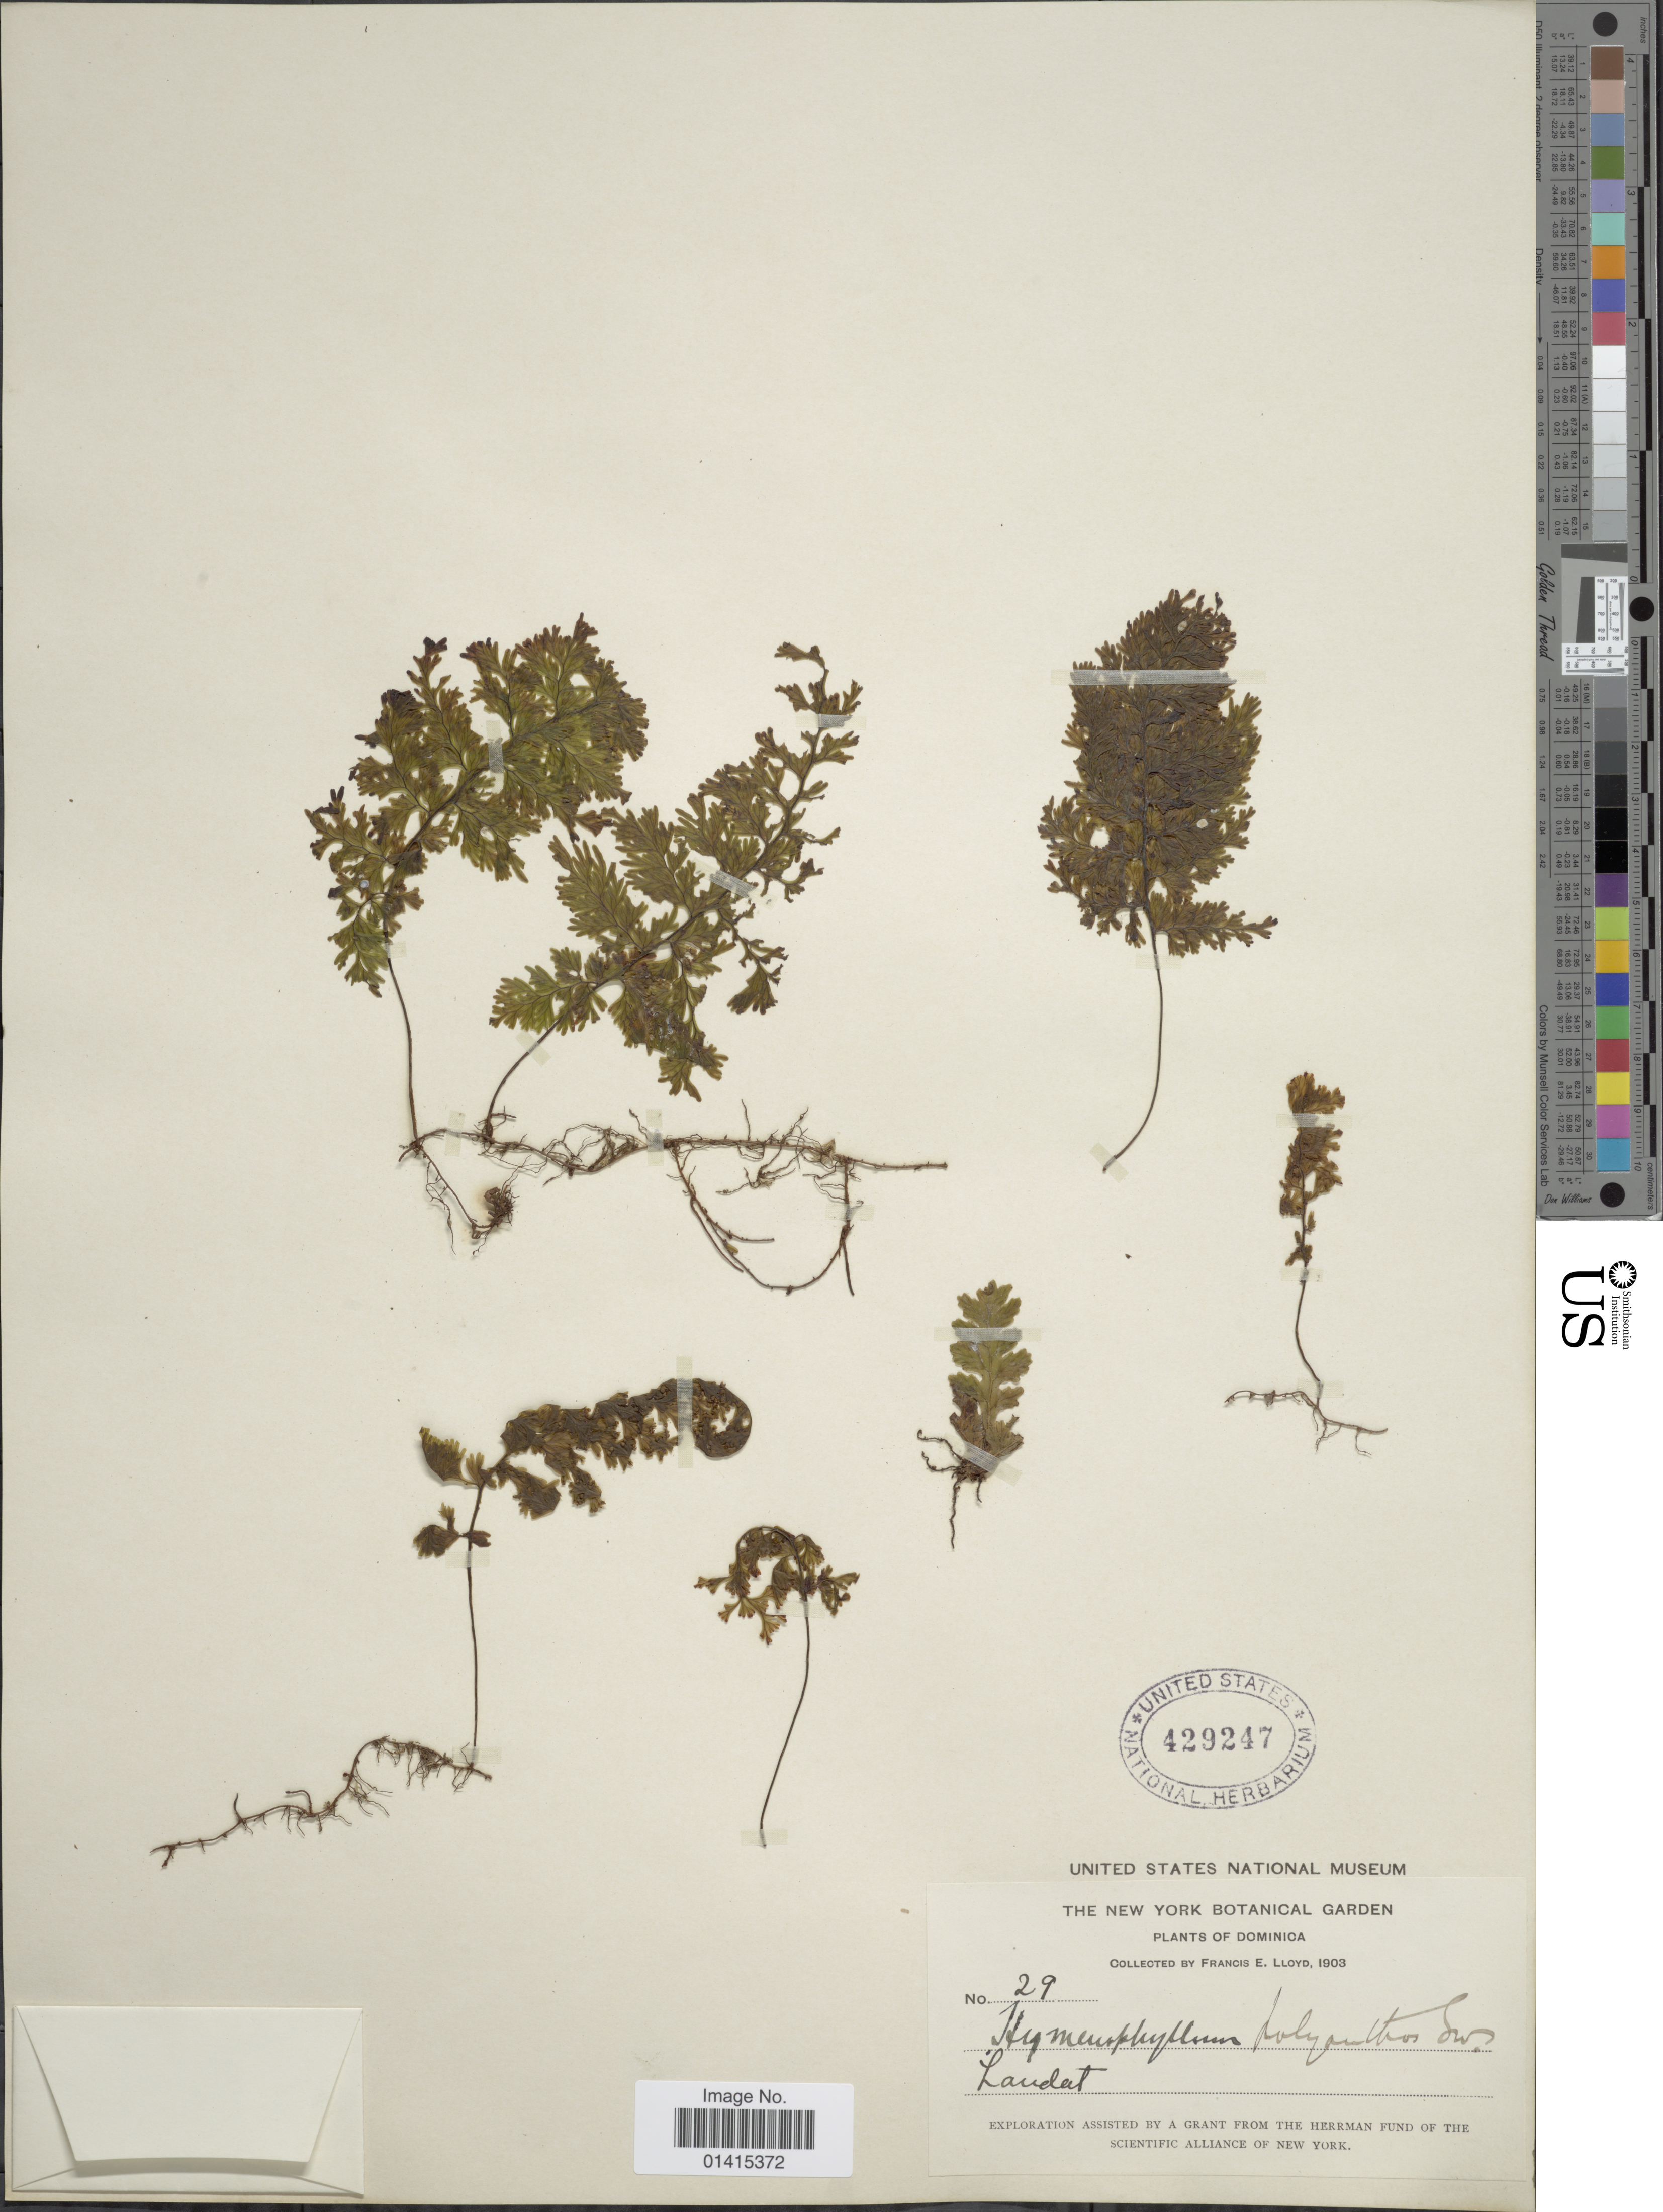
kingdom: Plantae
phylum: Tracheophyta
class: Polypodiopsida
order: Hymenophyllales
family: Hymenophyllaceae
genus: Hymenophyllum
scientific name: Hymenophyllum polyanthos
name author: (Sw.) Sw.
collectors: Lloyd, C. E.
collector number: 29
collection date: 1903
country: Dominica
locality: Laudat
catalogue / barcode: US 429247